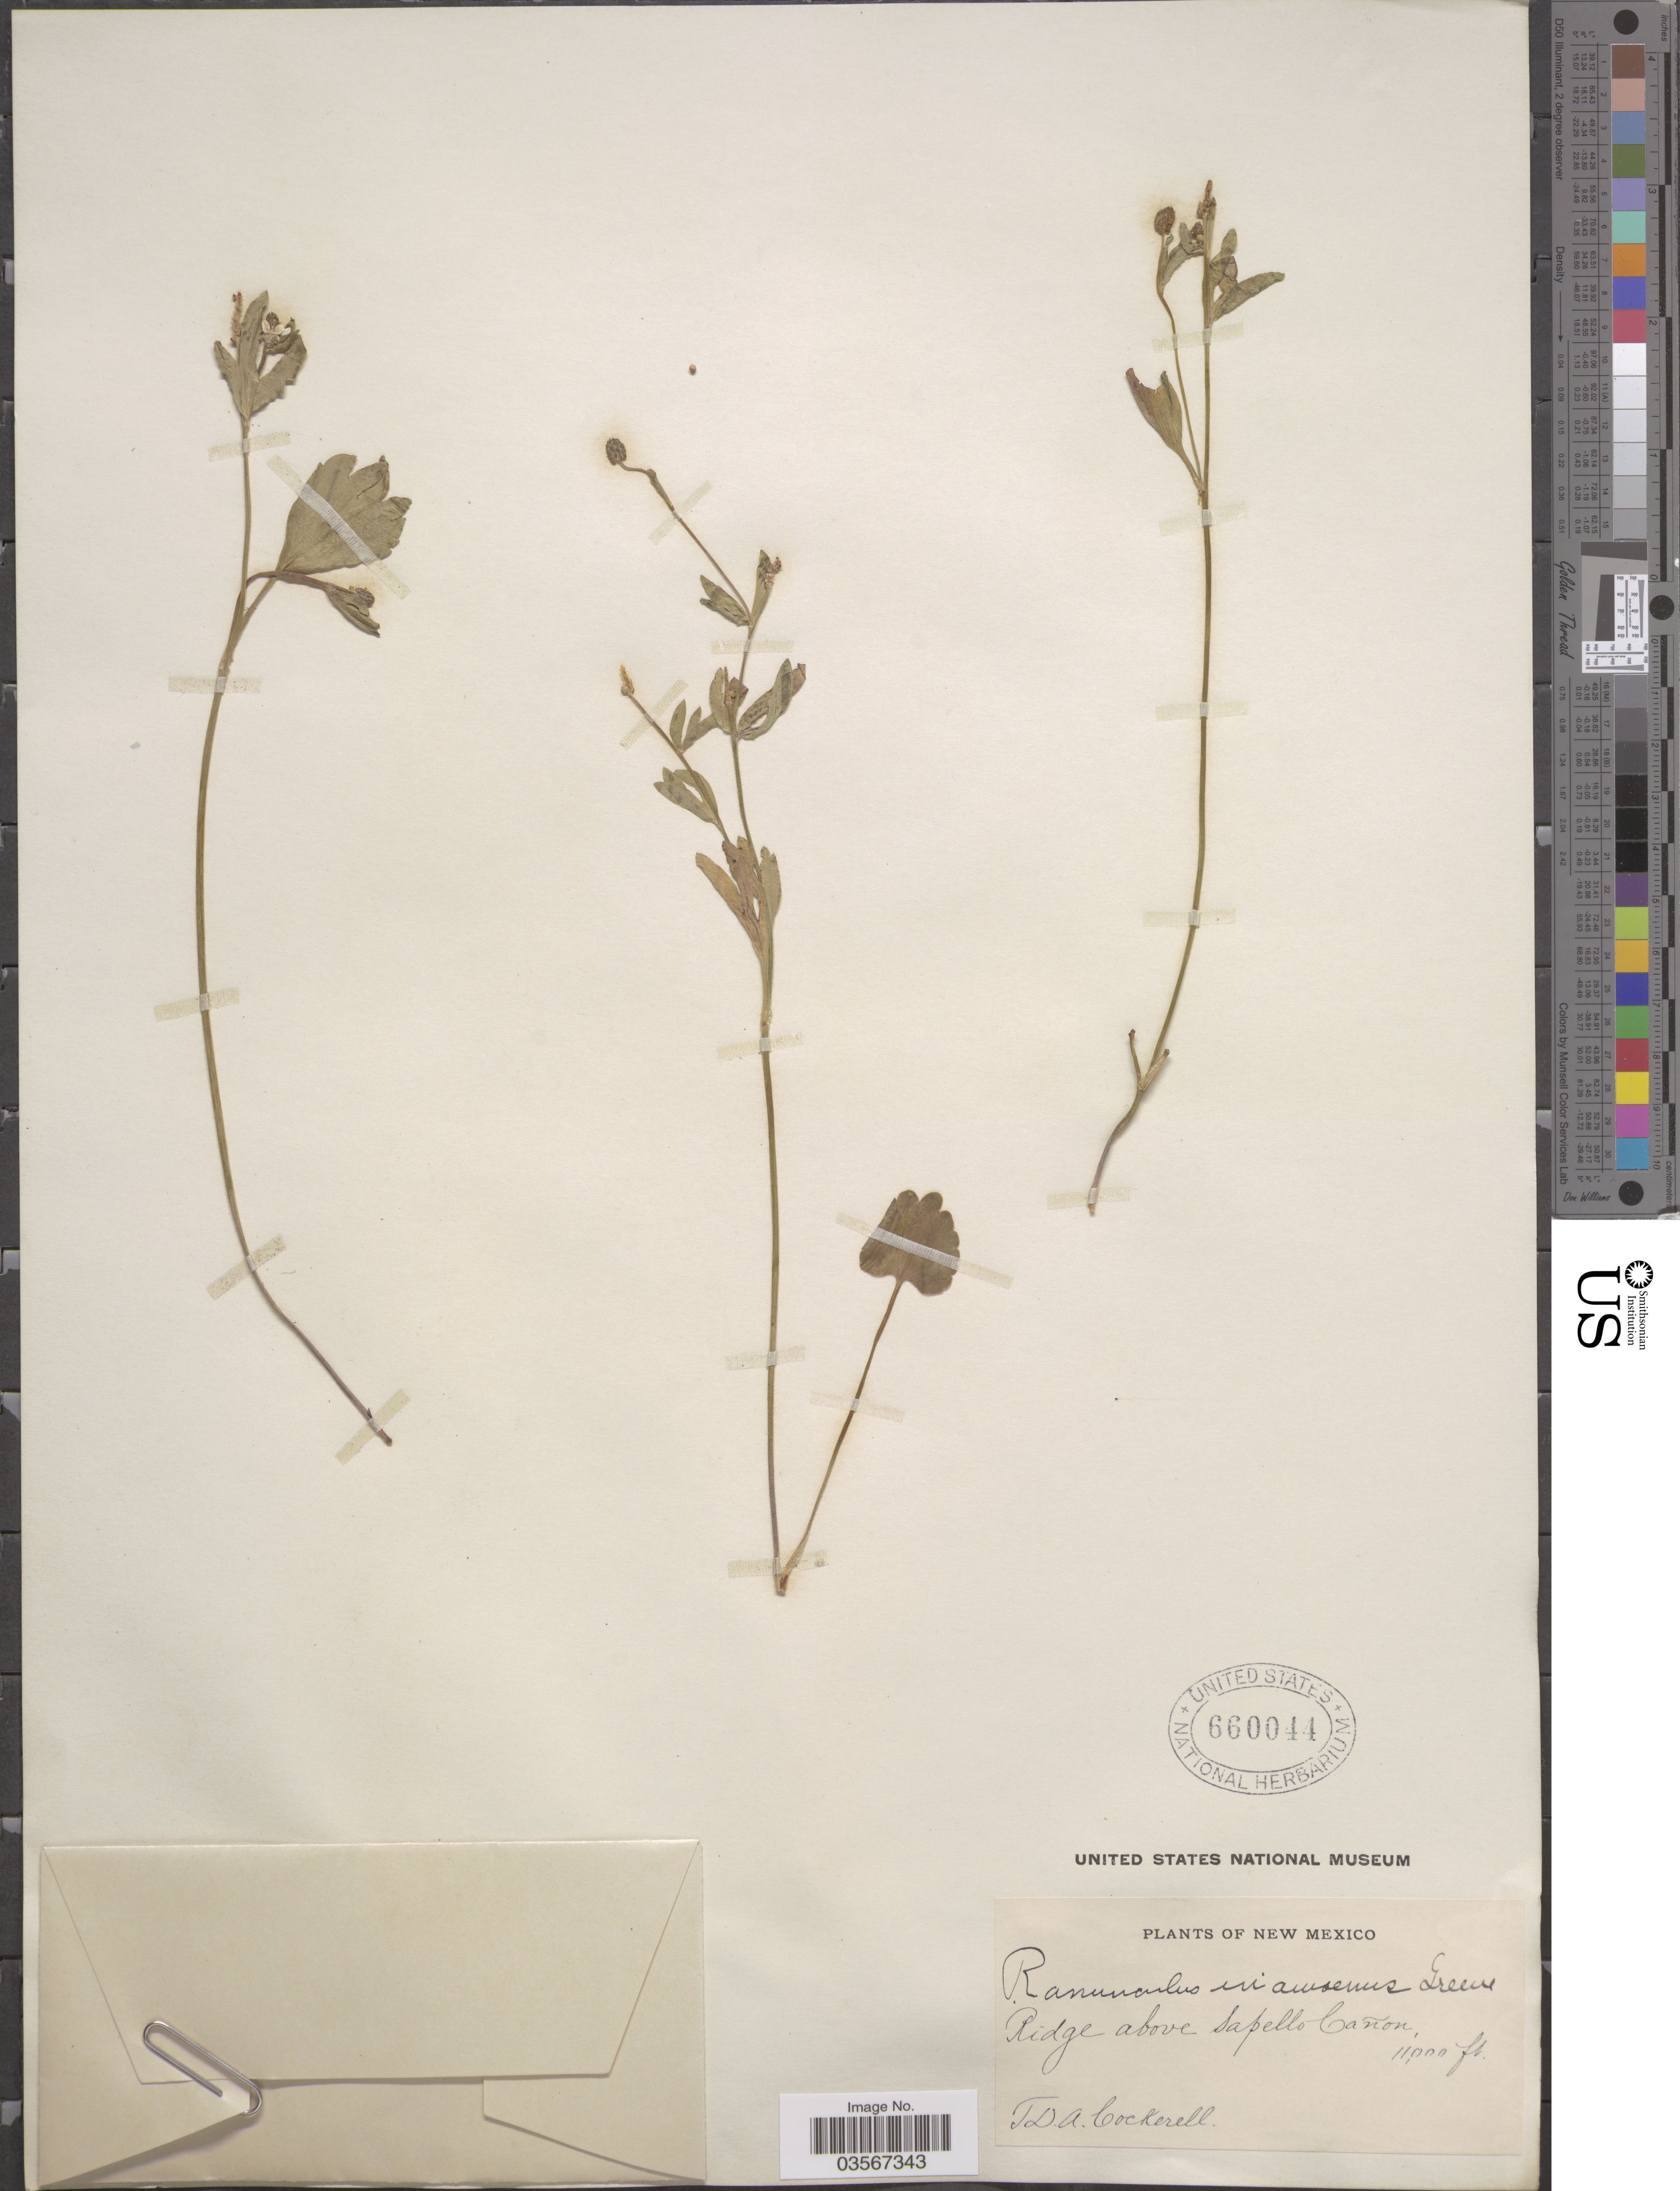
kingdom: Plantae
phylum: Tracheophyta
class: Magnoliopsida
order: Ranunculales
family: Ranunculaceae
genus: Ranunculus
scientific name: Ranunculus inamoenus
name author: Greene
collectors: T. Cockerell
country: United States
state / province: New Mexico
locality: Ridge above Sapello Cañon.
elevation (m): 3353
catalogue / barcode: US 660044